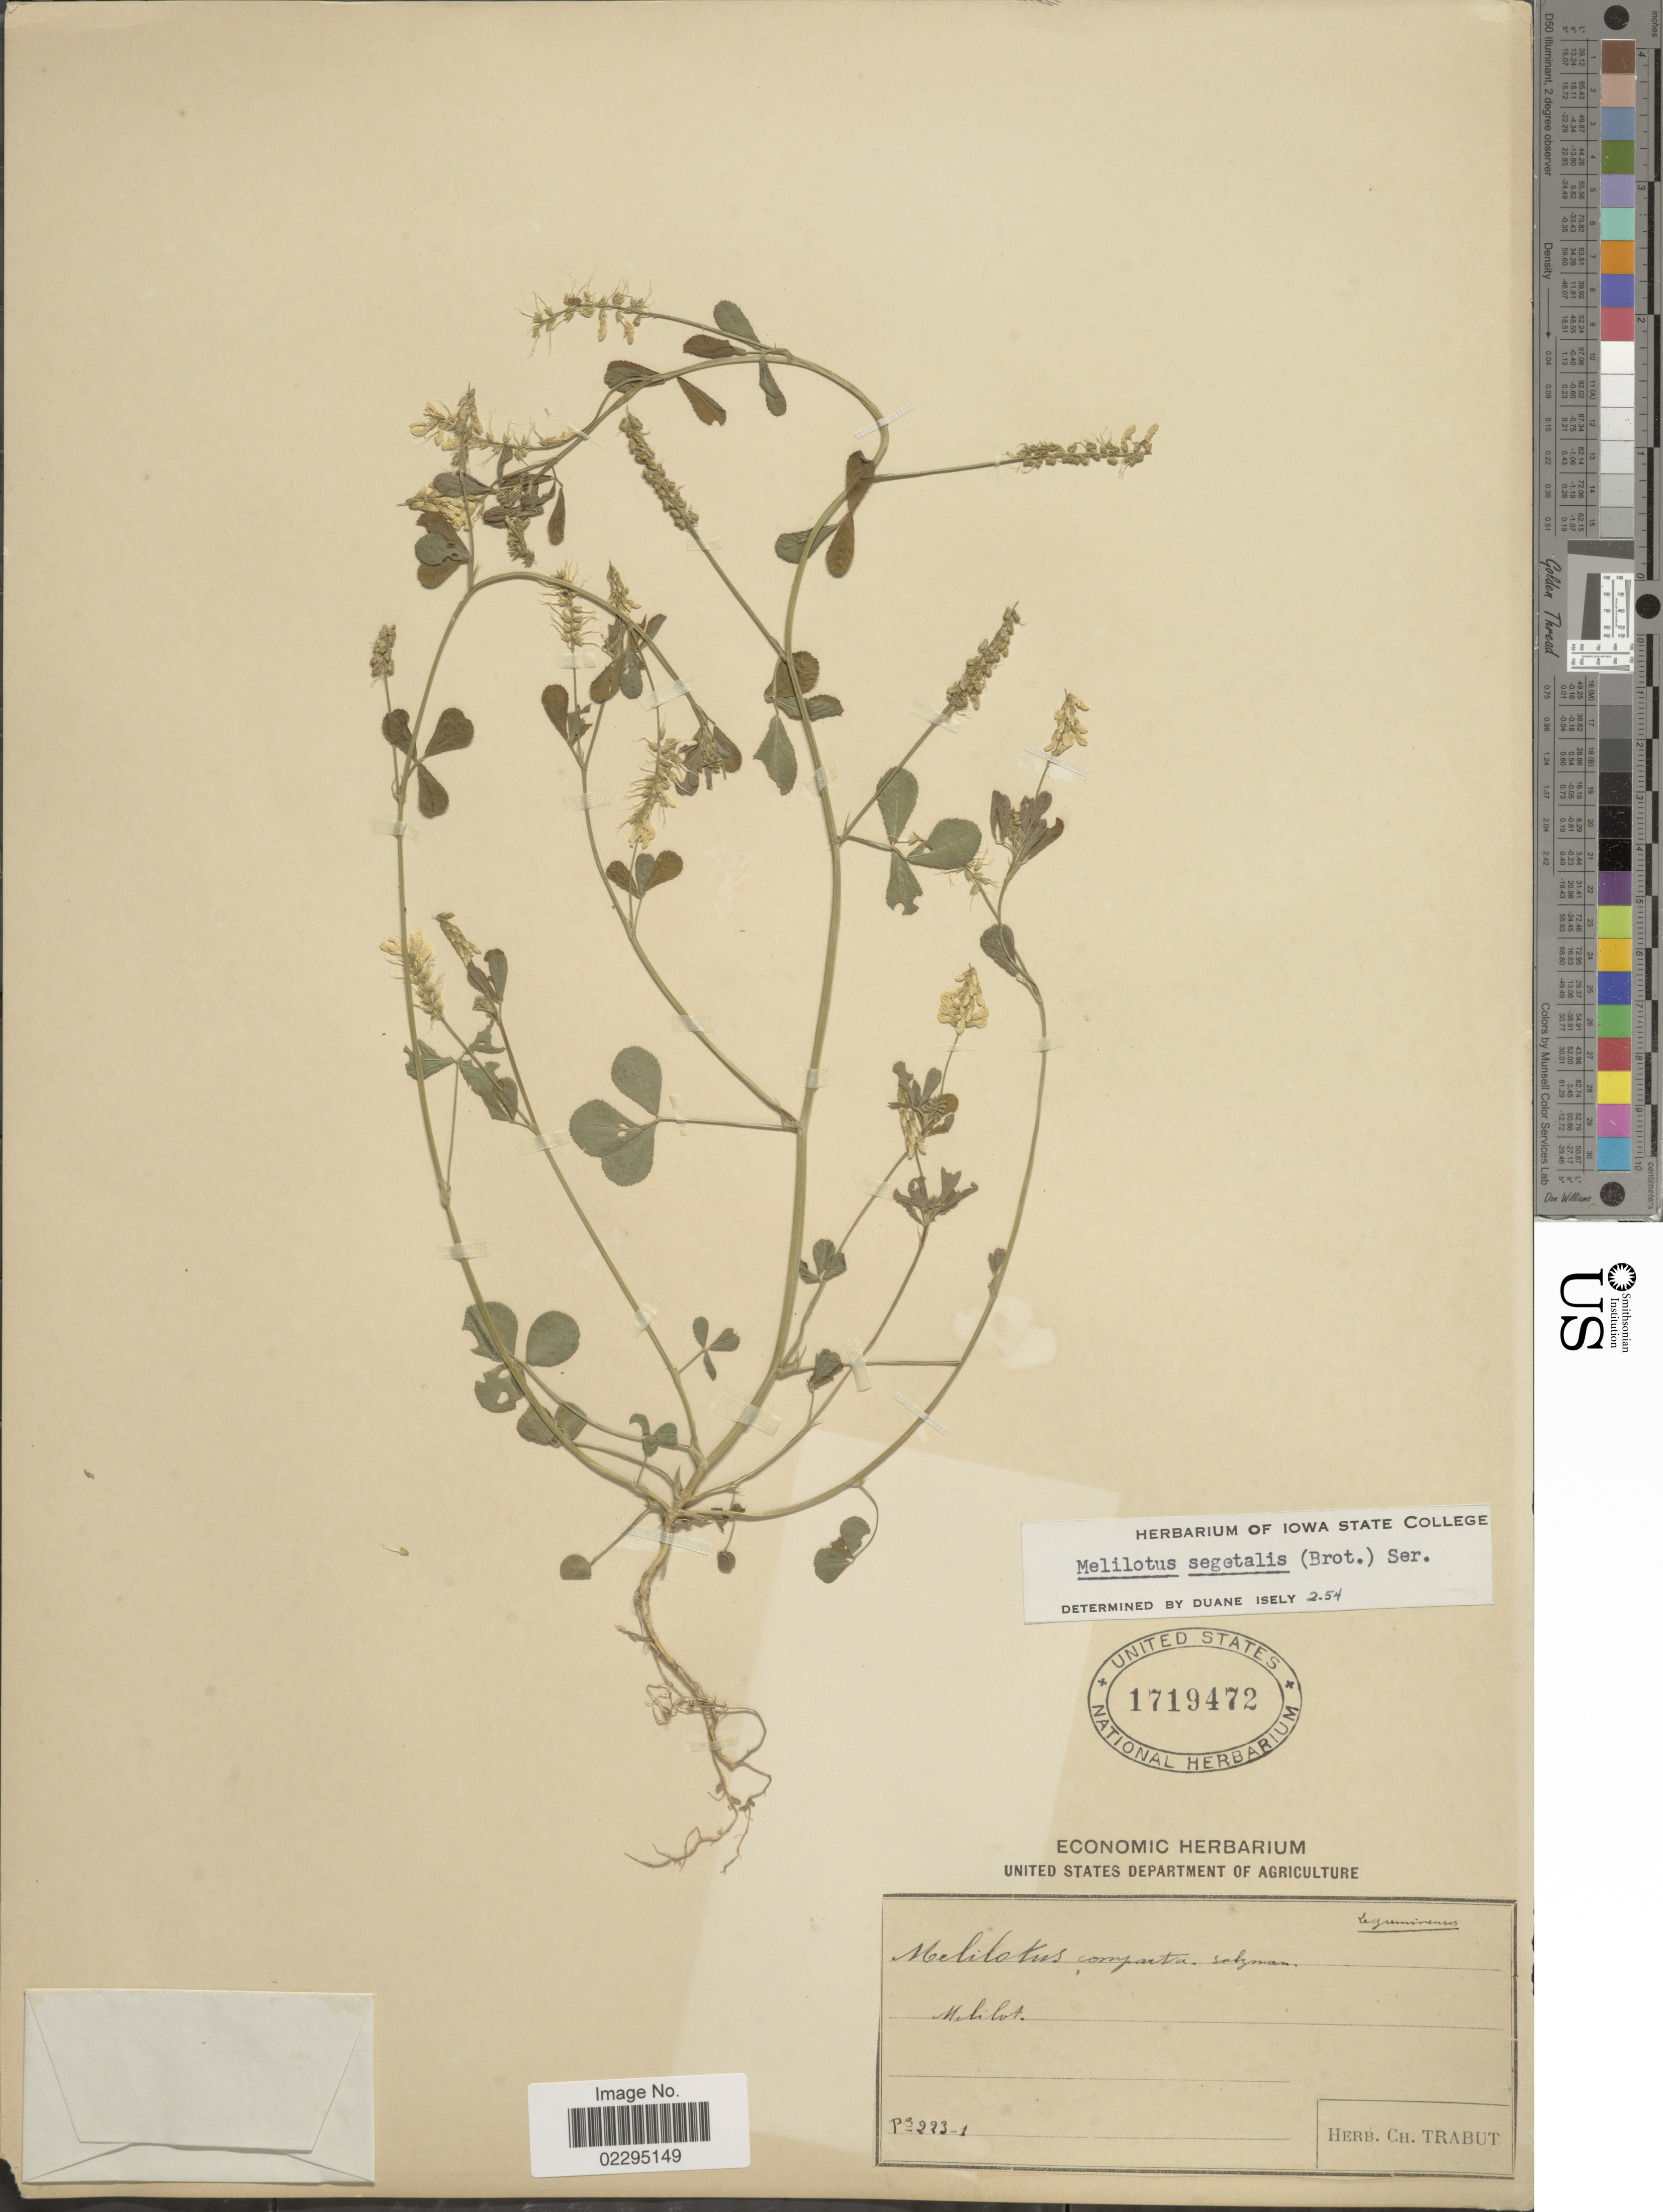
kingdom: Plantae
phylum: Tracheophyta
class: Magnoliopsida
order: Fabales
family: Fabaceae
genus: Melilotus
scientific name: Melilotus segetalis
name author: Ser.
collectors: Ex herb. Trabut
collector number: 223-1?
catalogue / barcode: US 1719472